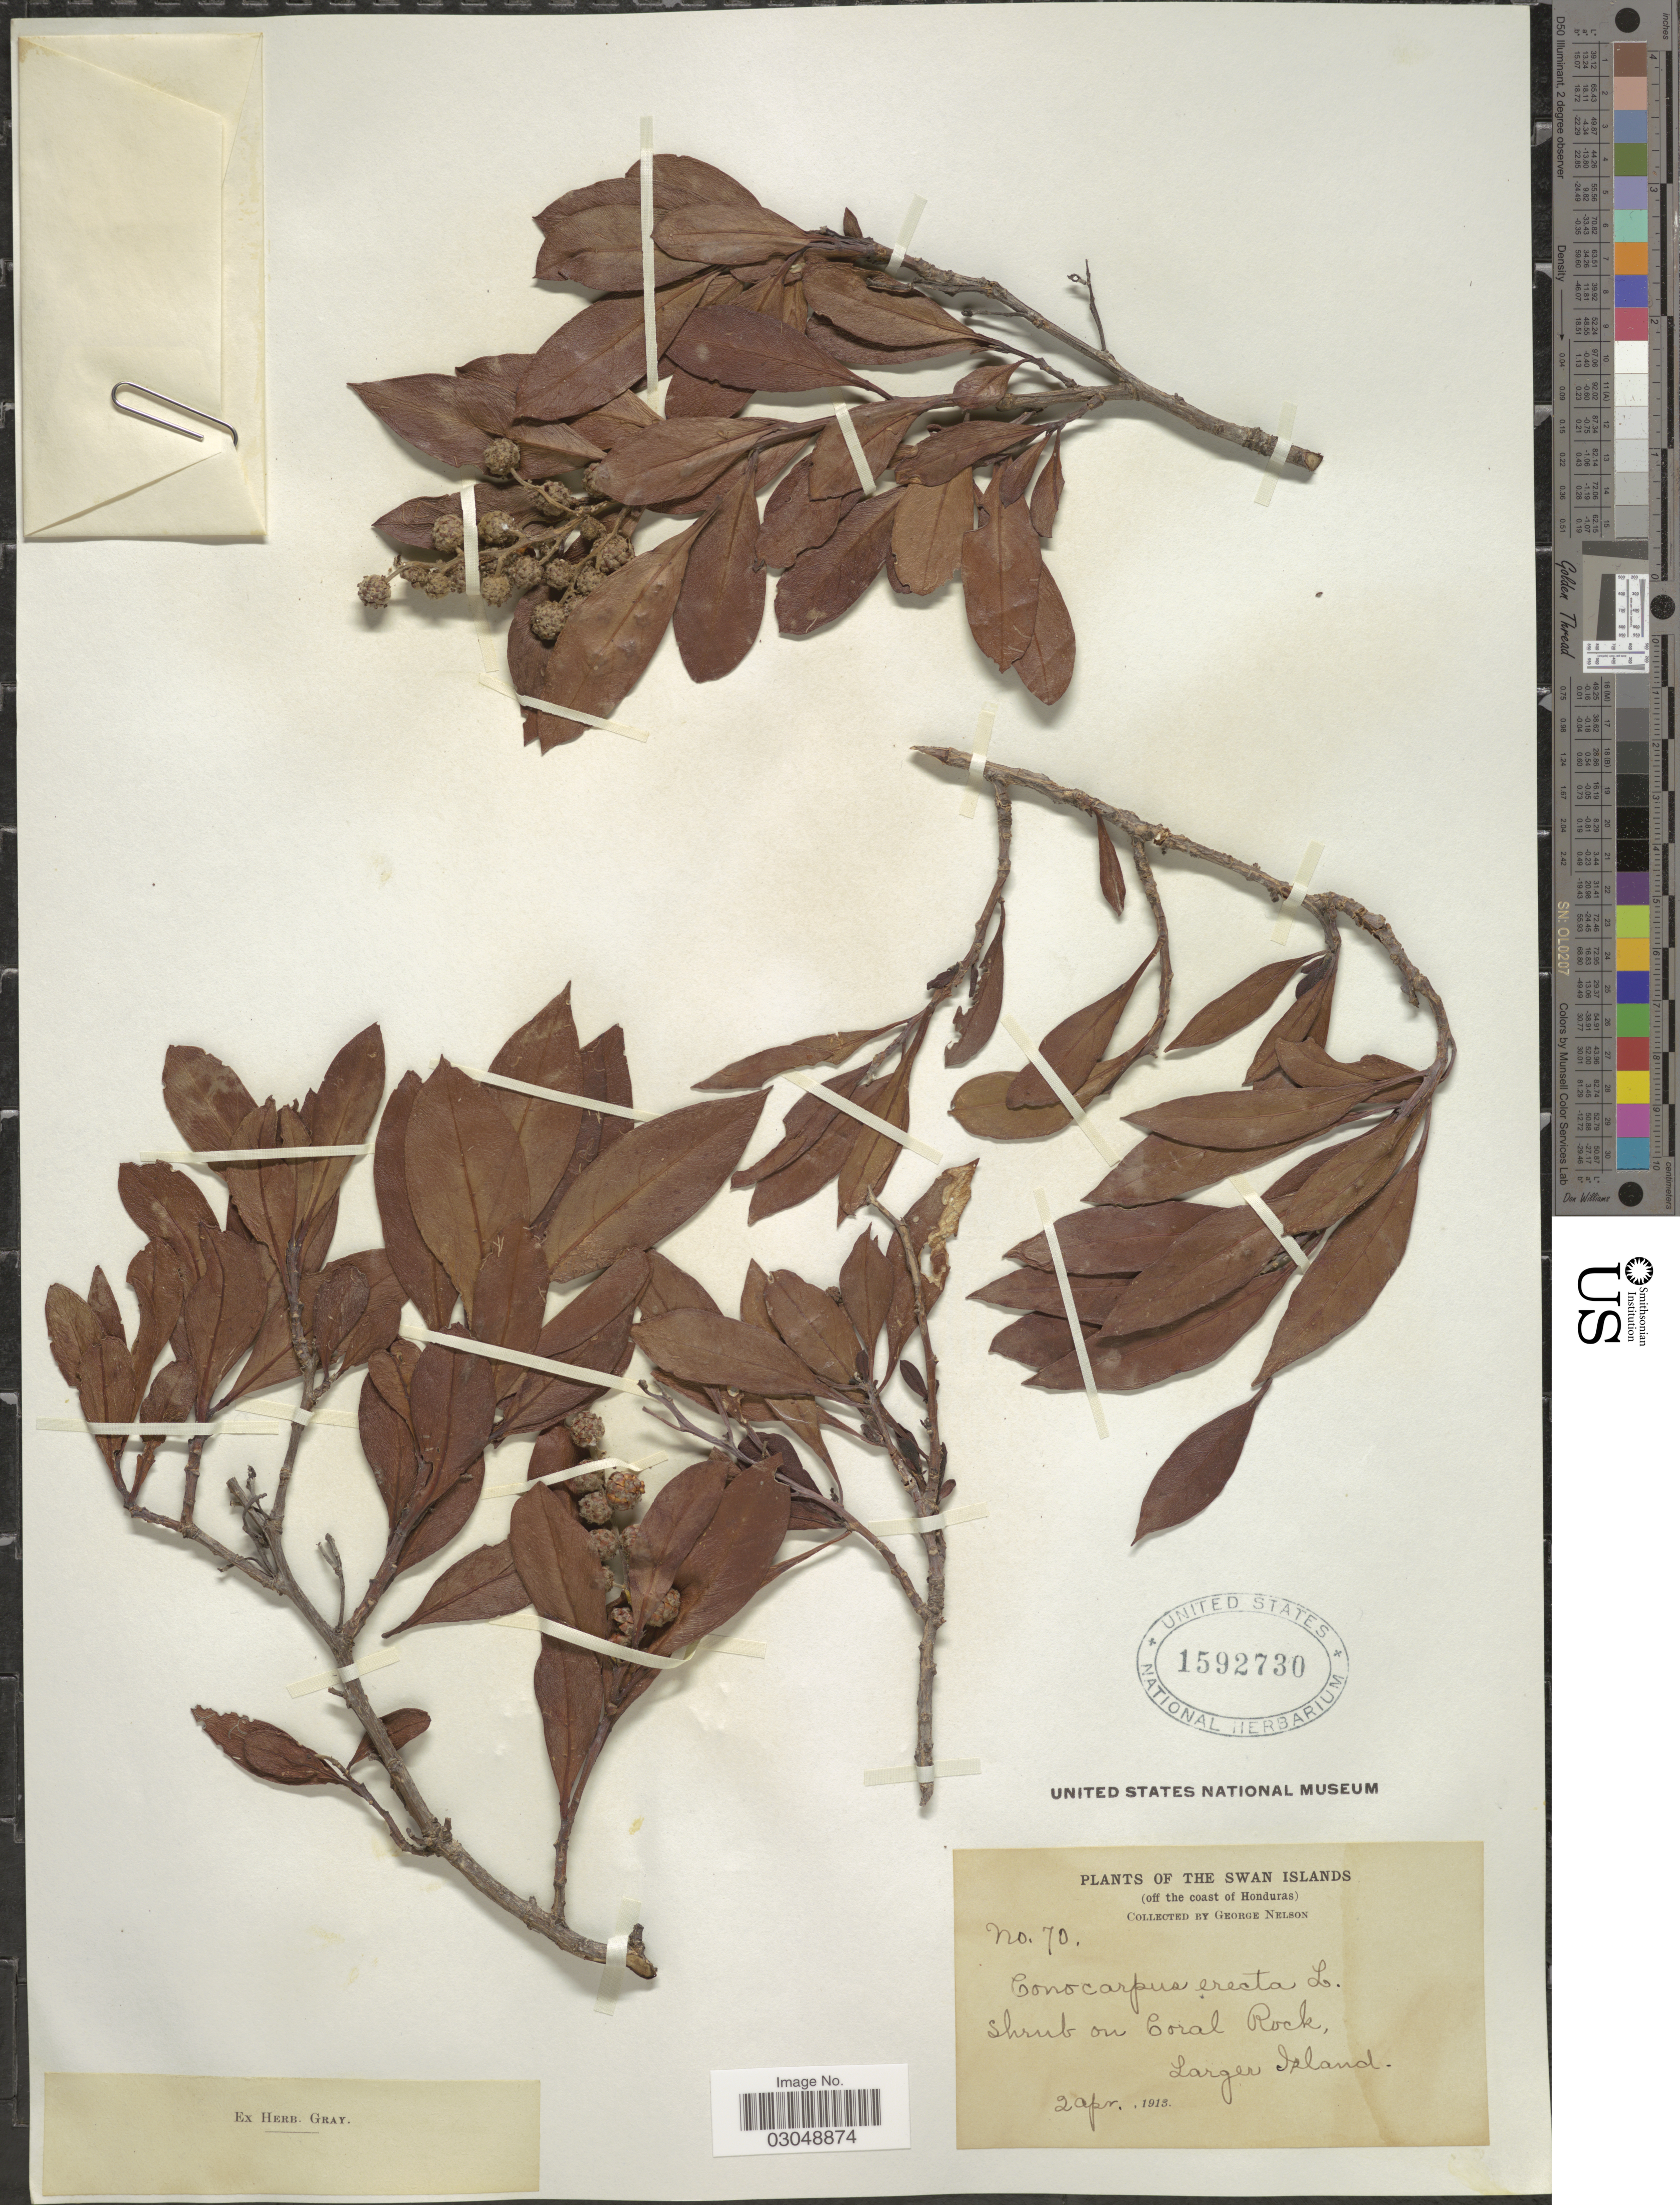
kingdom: Plantae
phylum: Tracheophyta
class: Magnoliopsida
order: Myrtales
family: Combretaceae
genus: Conocarpus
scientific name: Conocarpus erectus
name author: L.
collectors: G. Nelson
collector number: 70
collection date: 1913-04-02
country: Honduras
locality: The Swan Islands (off the coast of Honduras). Shrub on Coral Rock, Larger Island.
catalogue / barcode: US 1592730